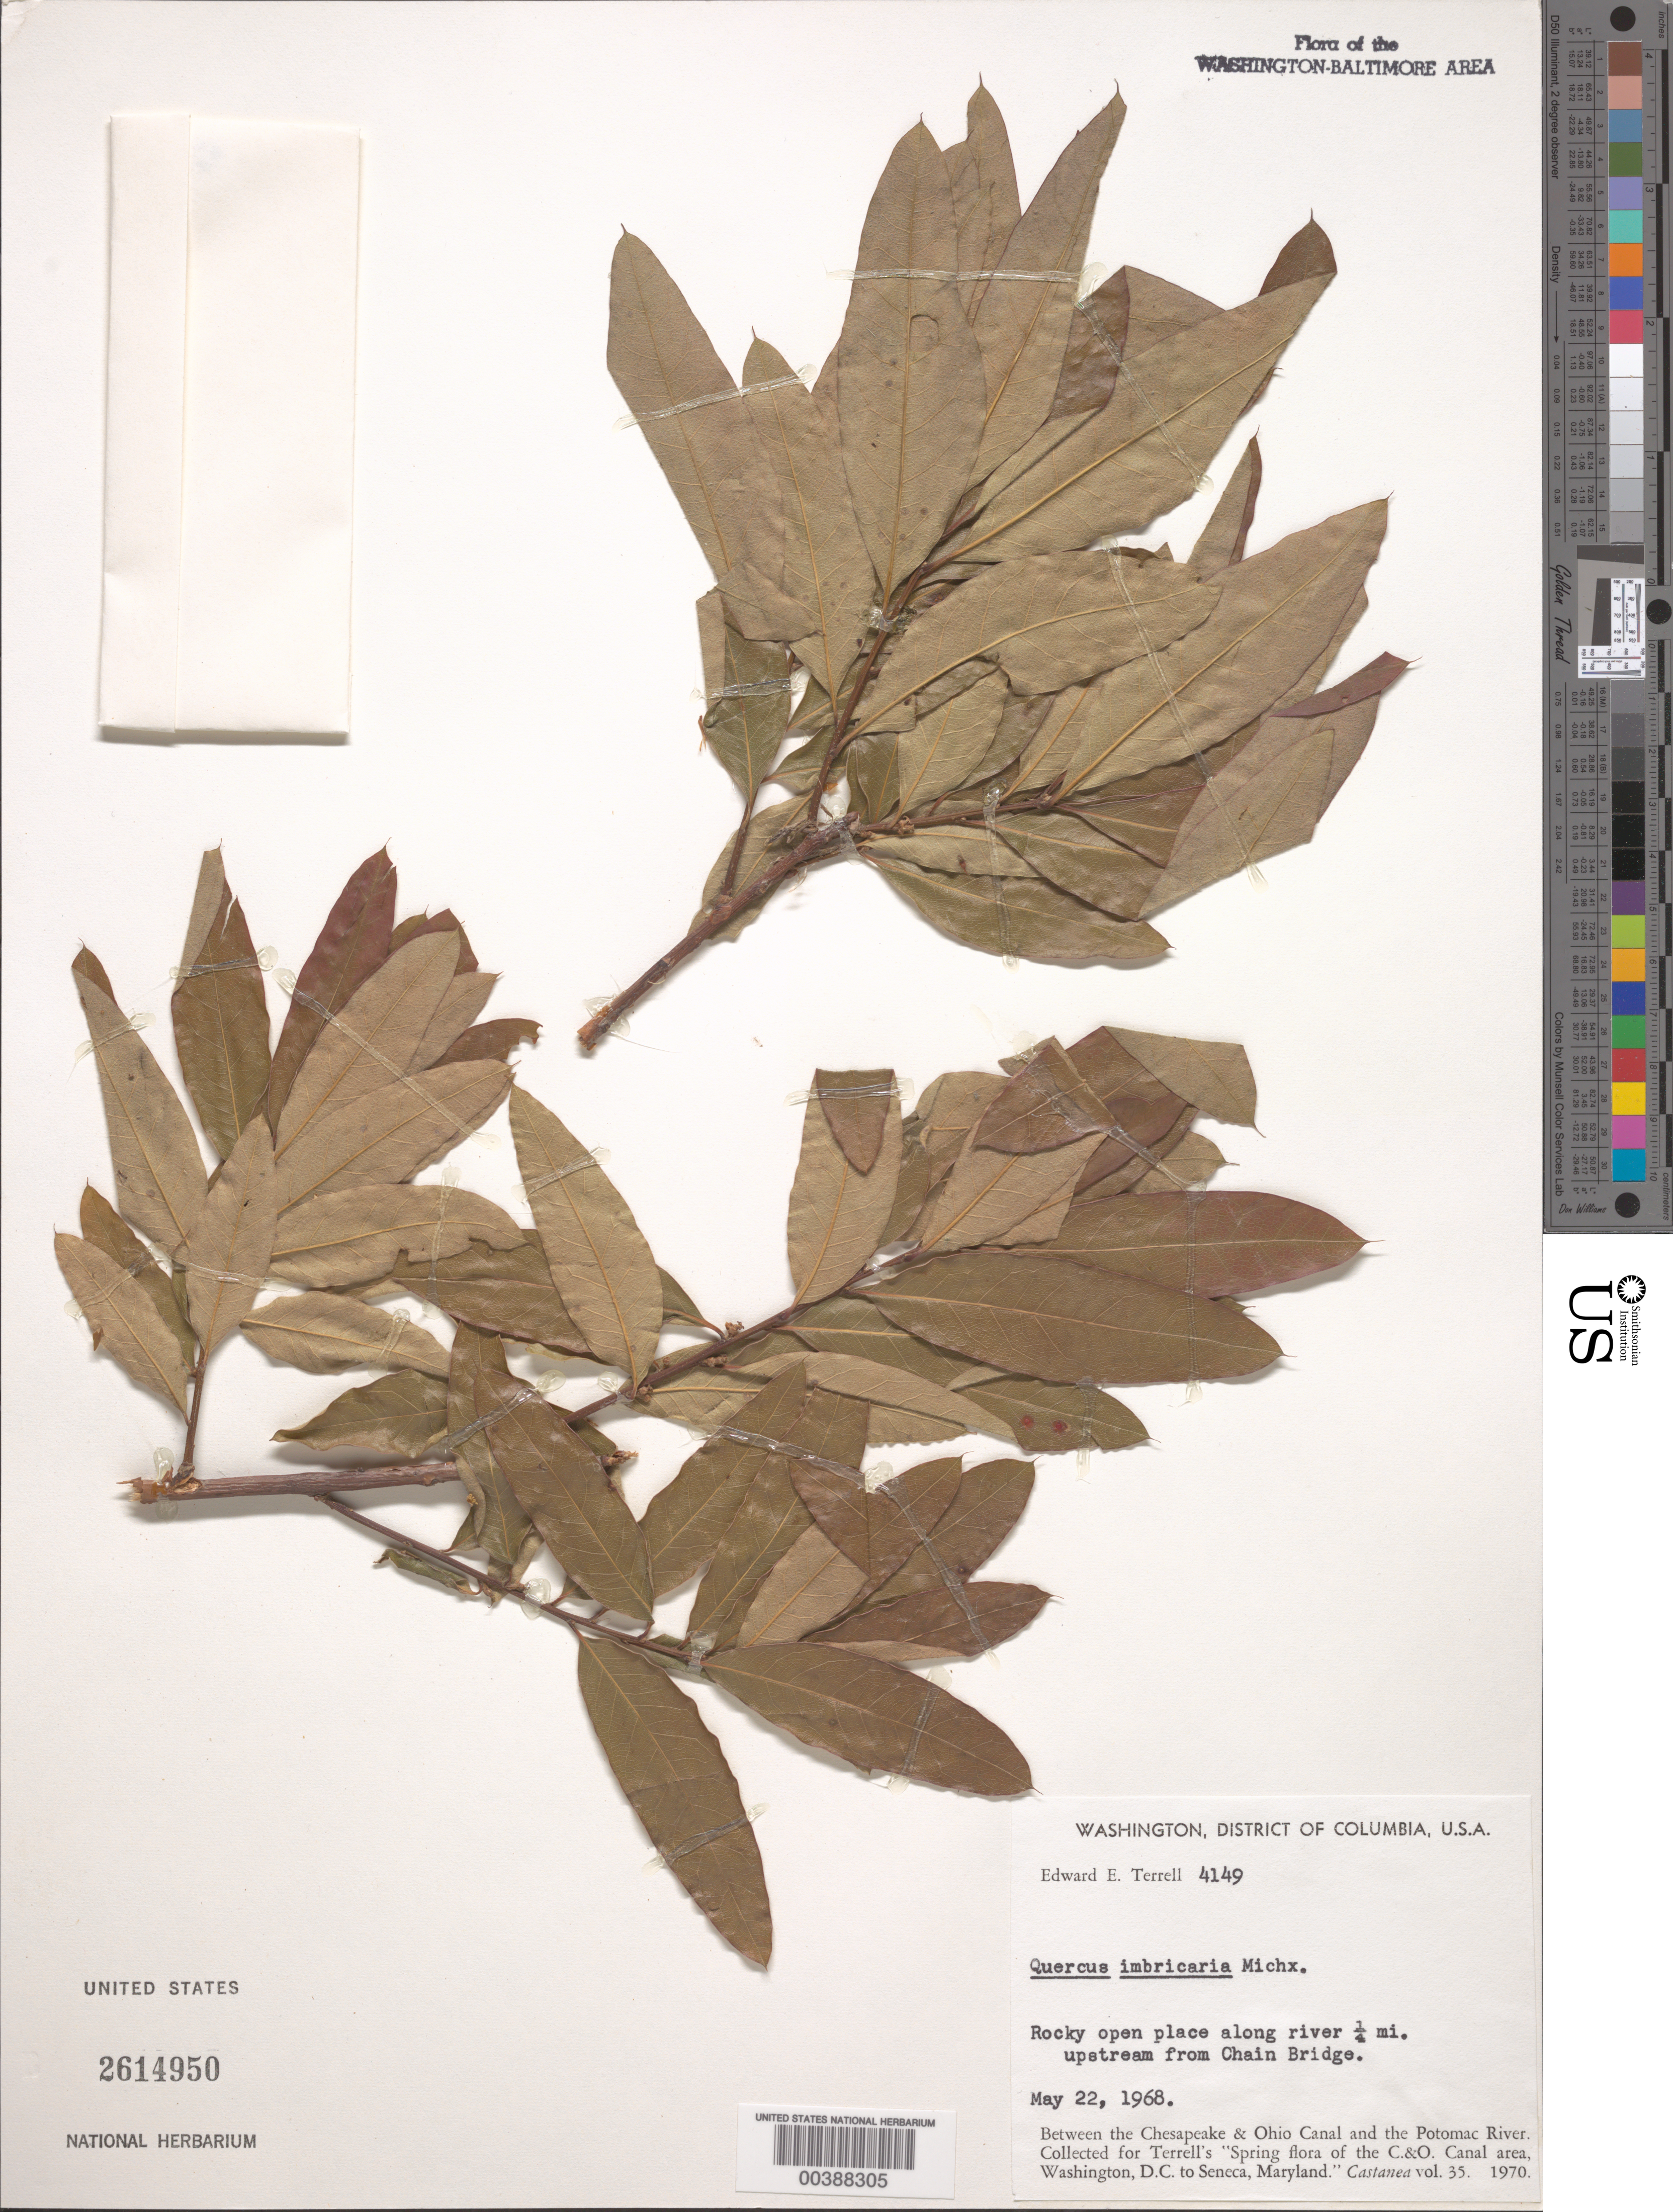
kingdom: Plantae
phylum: Tracheophyta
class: Magnoliopsida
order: Fagales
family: Fagaceae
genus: Quercus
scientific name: Quercus imbricaria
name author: Michx.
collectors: E. E. Terrell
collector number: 4149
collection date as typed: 22 May 1968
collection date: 1968-05-22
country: United States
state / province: District of Columbia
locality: Upstream from Chain Bridge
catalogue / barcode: US 2614950